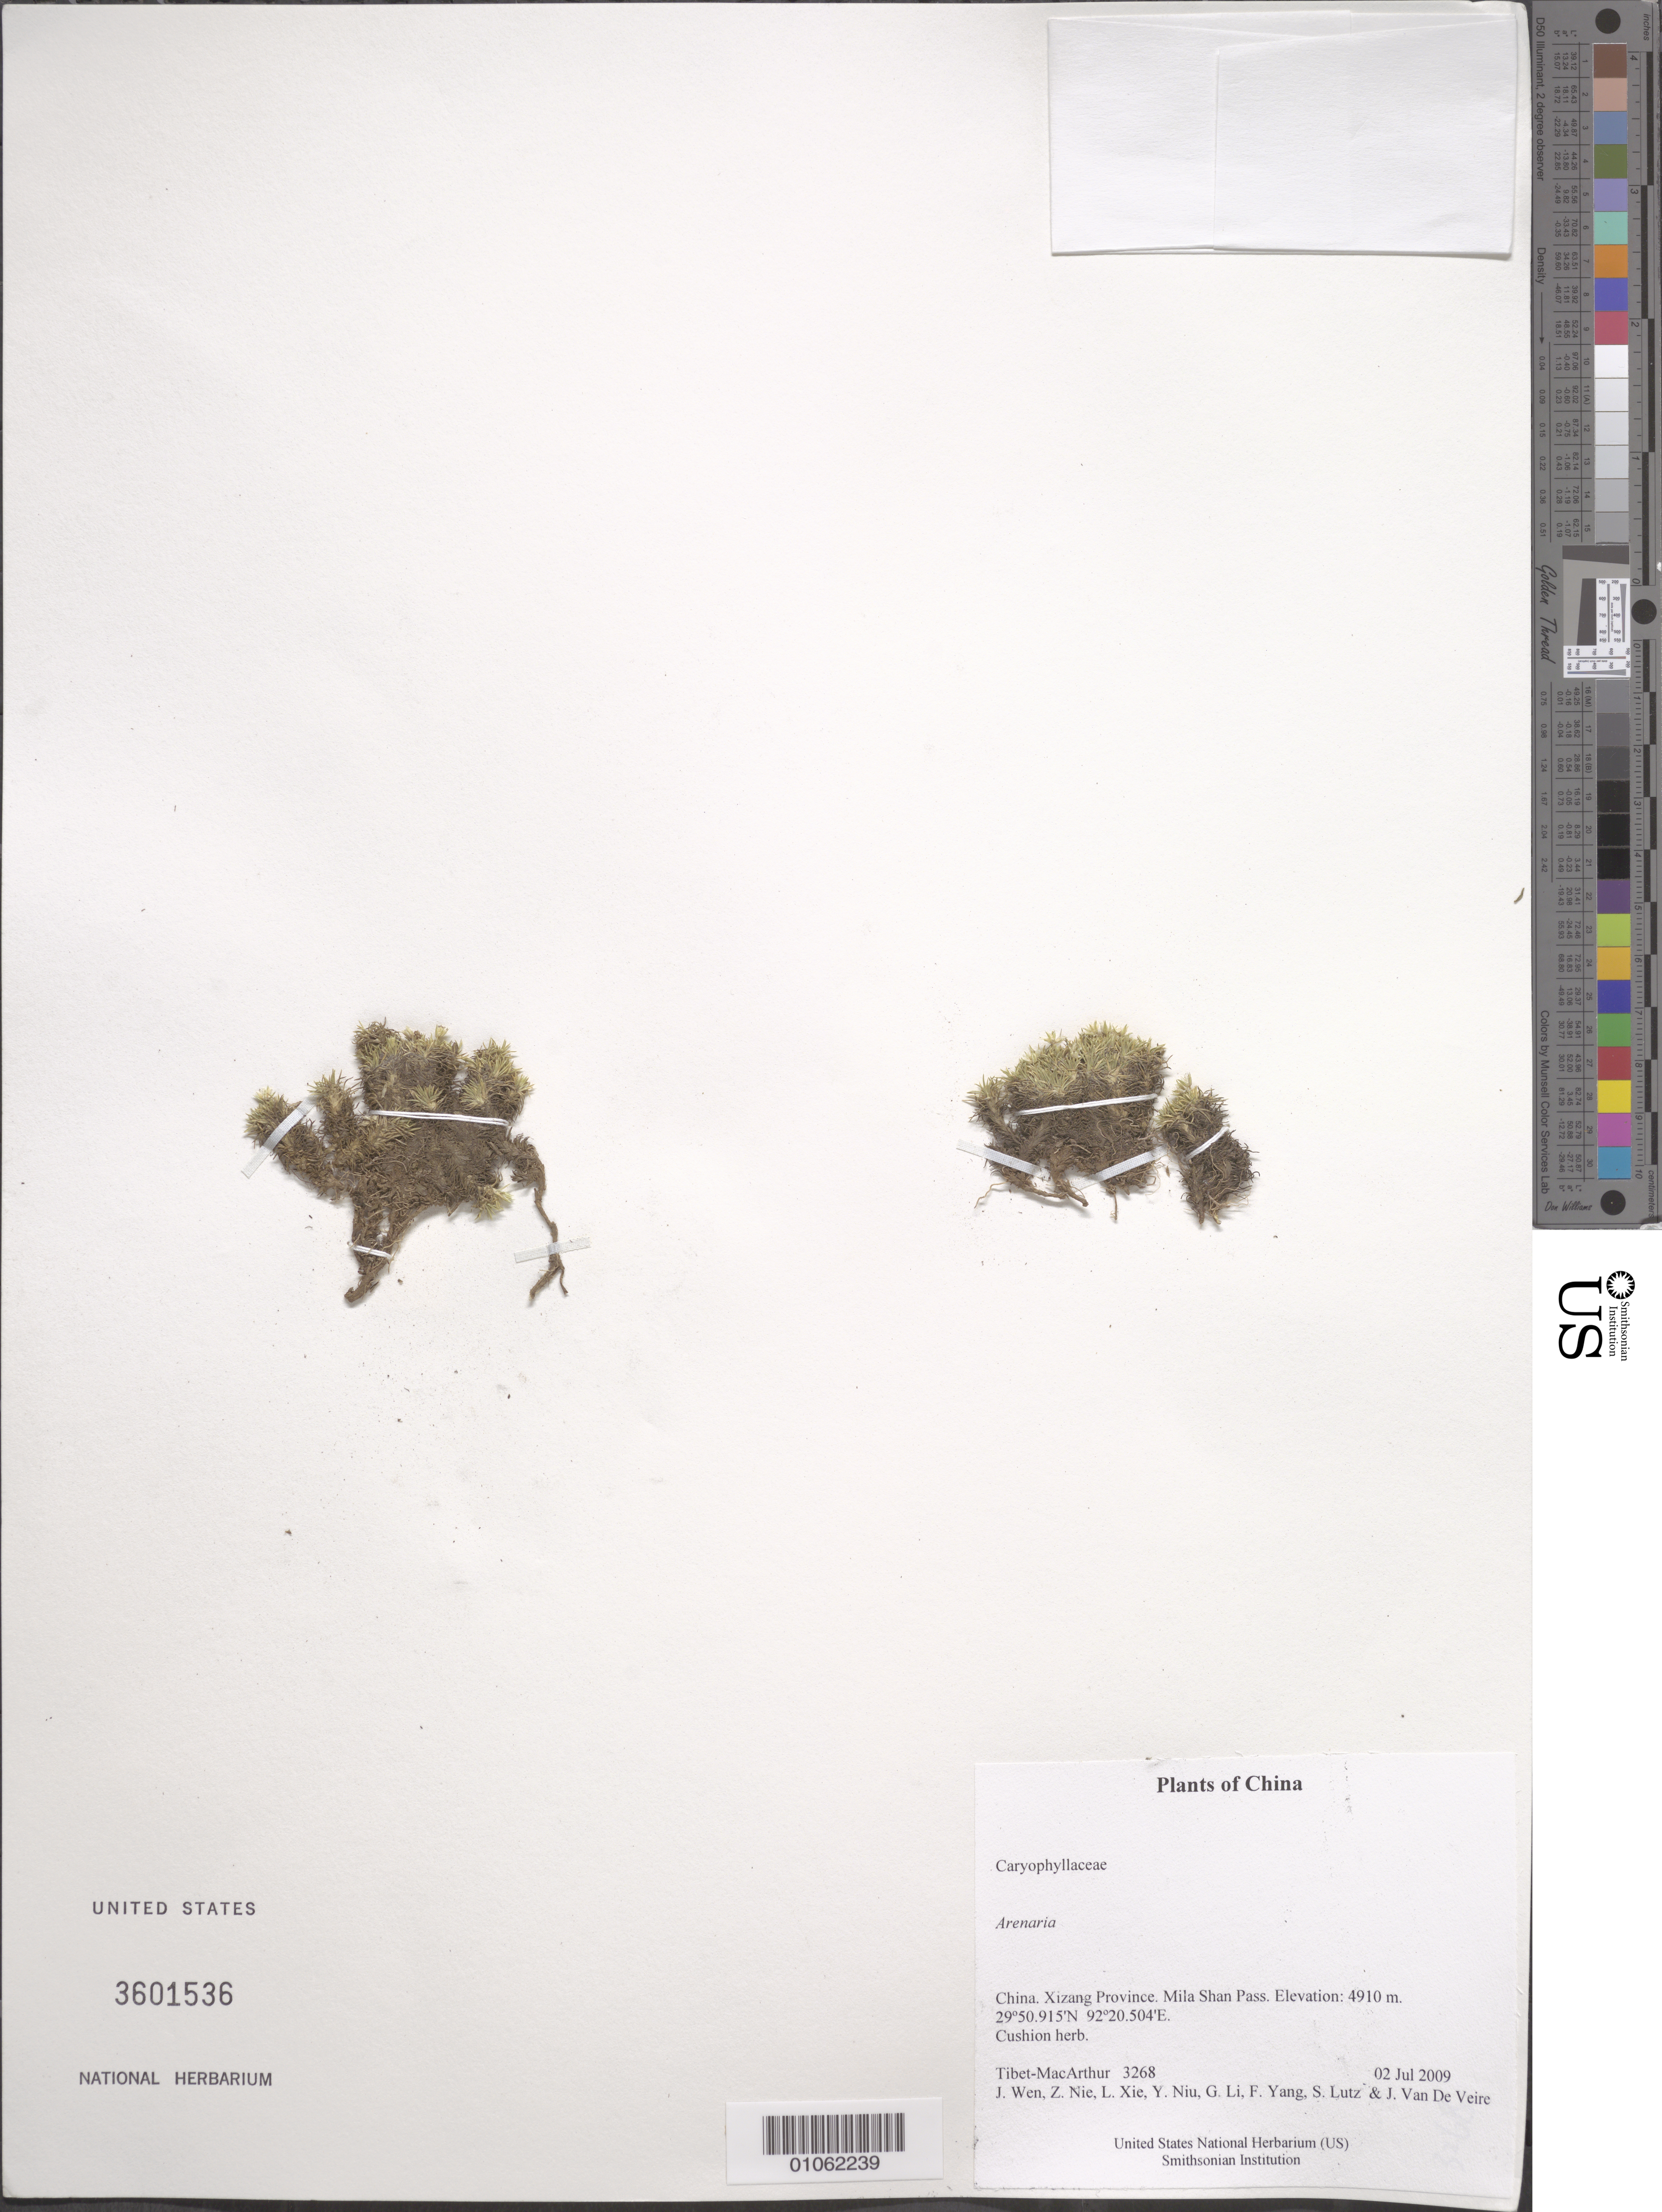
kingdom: Plantae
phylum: Tracheophyta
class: Magnoliopsida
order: Caryophyllales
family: Caryophyllaceae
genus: Arenaria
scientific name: Arenaria sp.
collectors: Tibet-MacArthur, J. Wen, Z. Nie, L. Xie, Y. Niu, G. Li, F. Yang, S. Lutz & J. Van De Veire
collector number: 3268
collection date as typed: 02 Jul 2009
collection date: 2009-07-02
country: China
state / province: Xizang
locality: Mila Shan Pass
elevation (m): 4910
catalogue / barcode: US 3601536